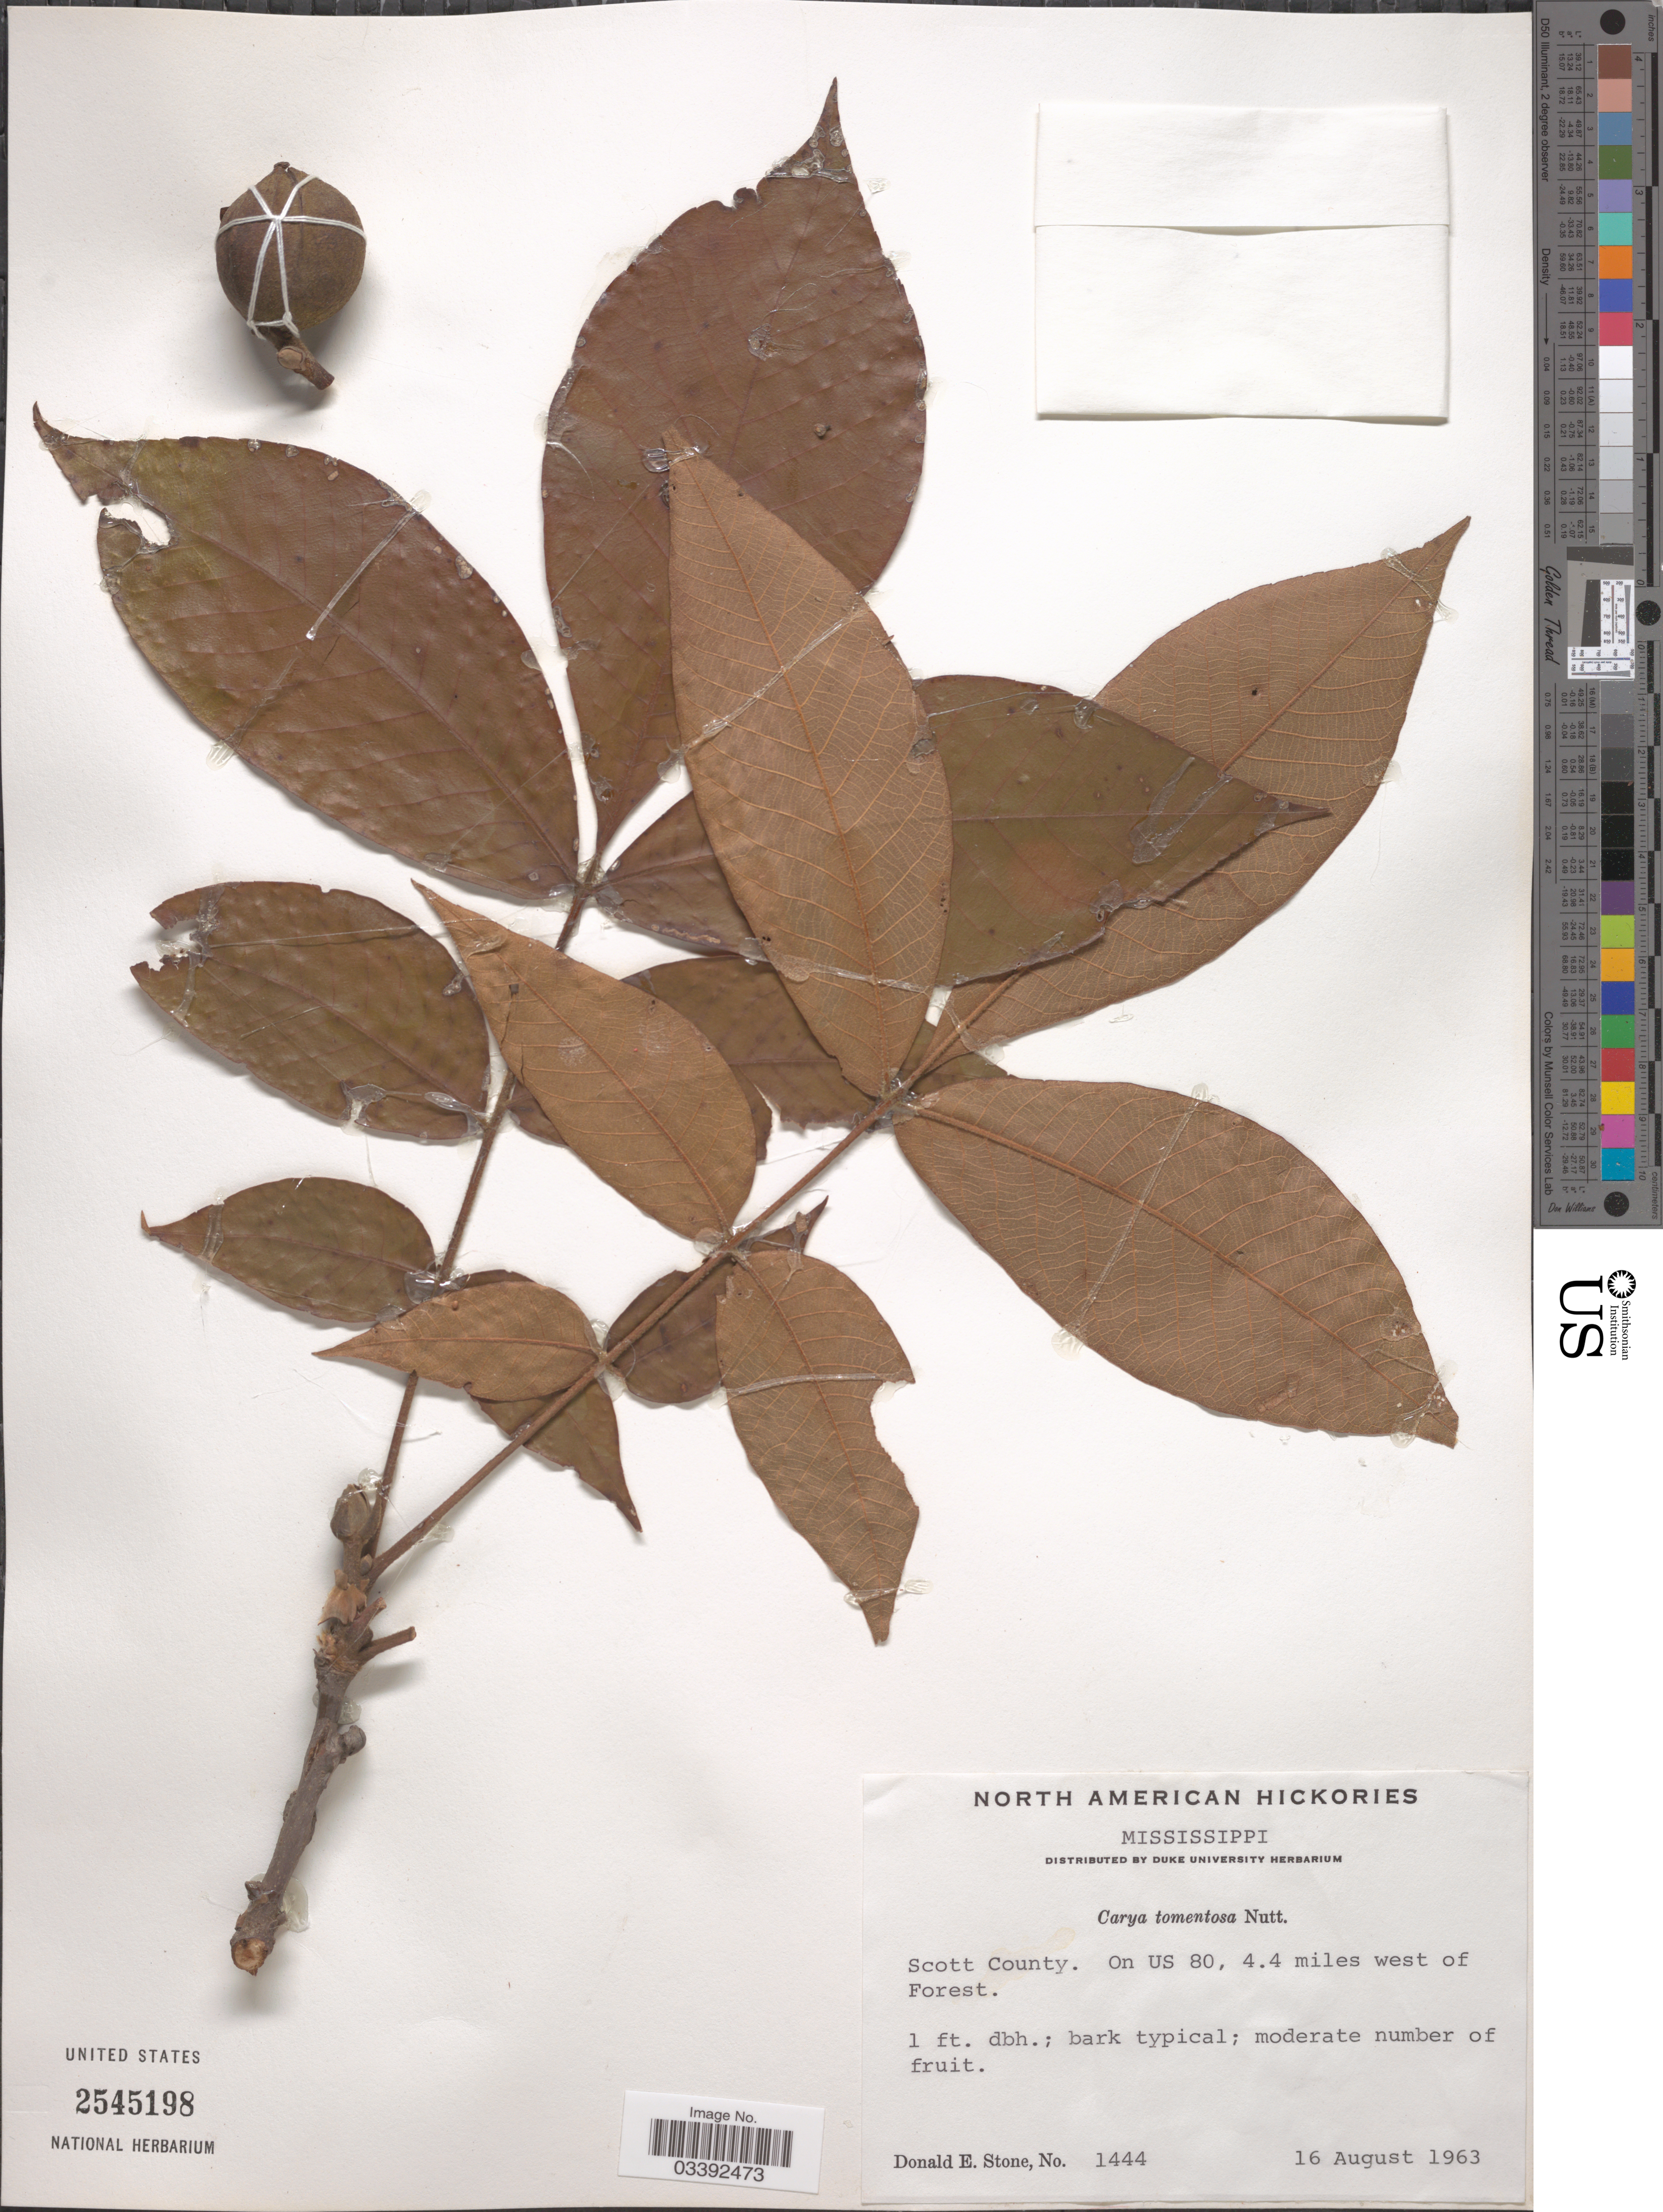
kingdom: Plantae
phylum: Tracheophyta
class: Magnoliopsida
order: Fagales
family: Juglandaceae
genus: Carya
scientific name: Carya tomentosa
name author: (Lam.) Nutt.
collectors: D. E. Stone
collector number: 1444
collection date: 1963-08-16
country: United States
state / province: Mississippi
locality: Scott County. On US 80, 4.4 miles west of Forest.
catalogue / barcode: US 2545198